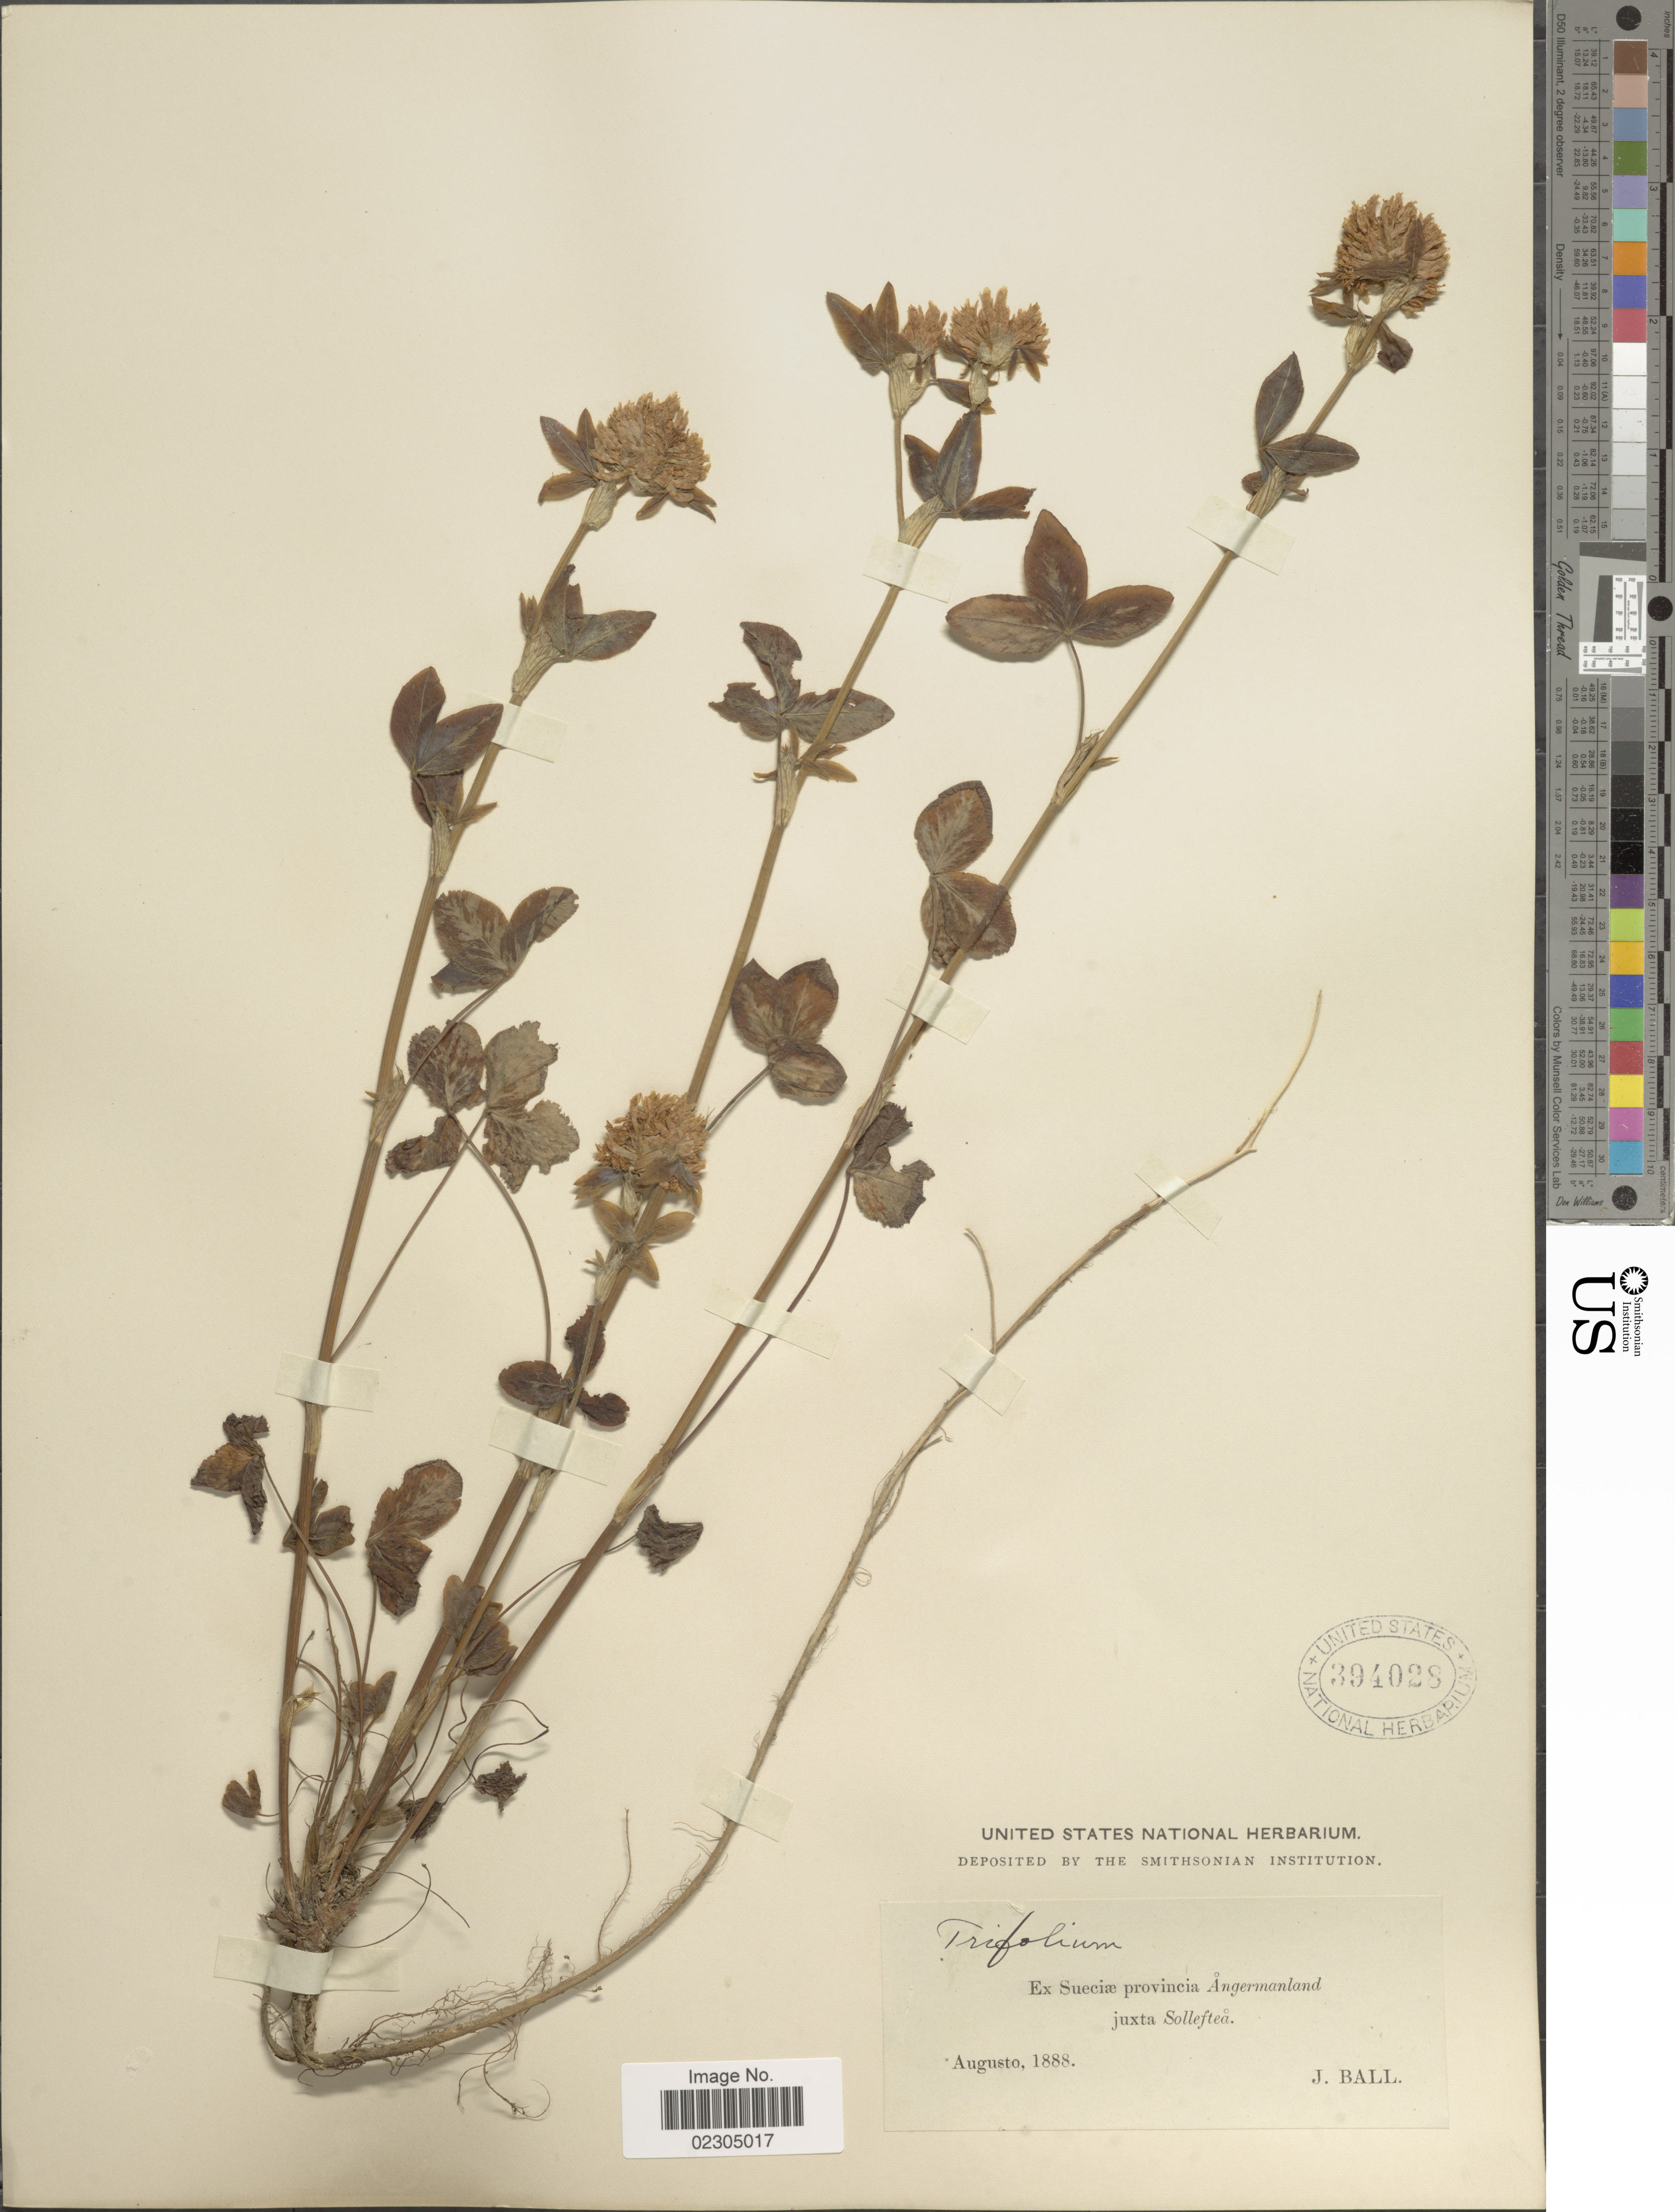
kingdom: Plantae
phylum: Tracheophyta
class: Magnoliopsida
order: Fabales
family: Fabaceae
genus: Trifolium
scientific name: Trifolium sp.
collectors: J. Ball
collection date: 1888-08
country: Sweden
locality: Ex Sueciae provincia Angermanland juxta Solleftea.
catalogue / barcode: US 394028